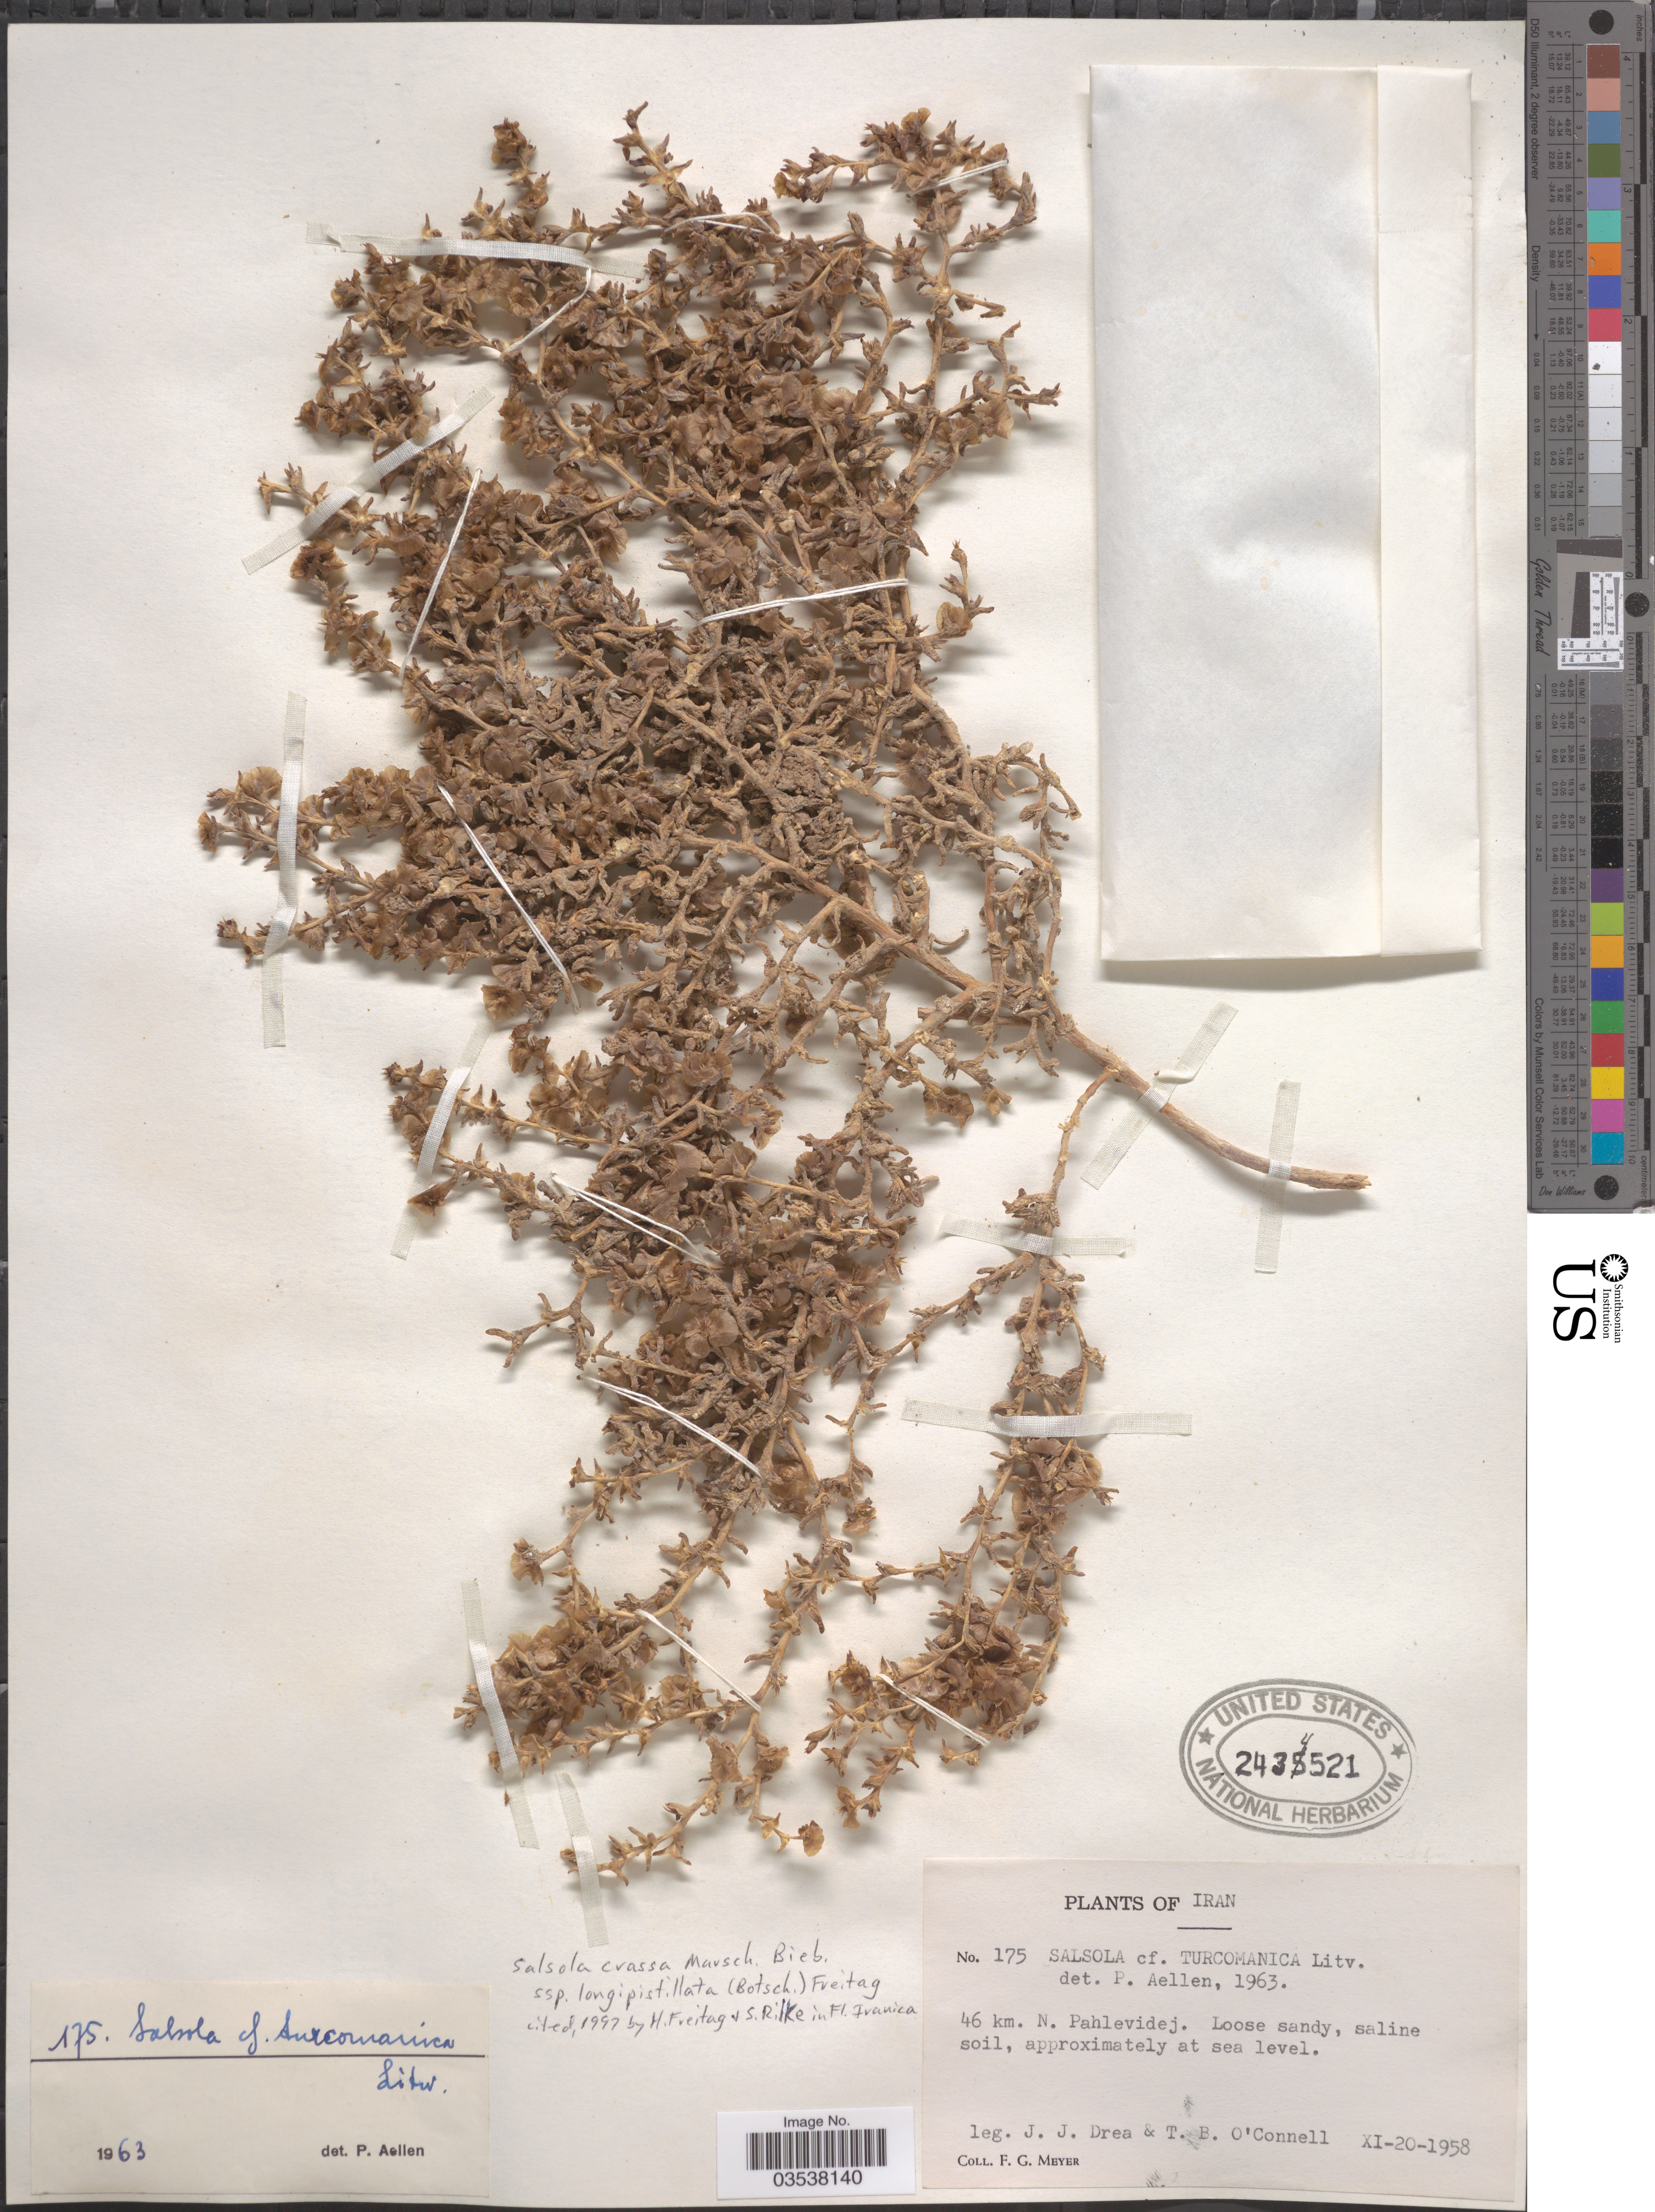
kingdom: Plantae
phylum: Tracheophyta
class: Magnoliopsida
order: Caryophyllales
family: Amaranthaceae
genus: Climacoptera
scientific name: Climacoptera longipistillata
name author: Botsch.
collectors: J. Drea, T. O'connell & F. G. Meyer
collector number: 175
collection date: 1958-11-20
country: Iran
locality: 46 km. N. Pahlevidej.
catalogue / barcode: US 2434521